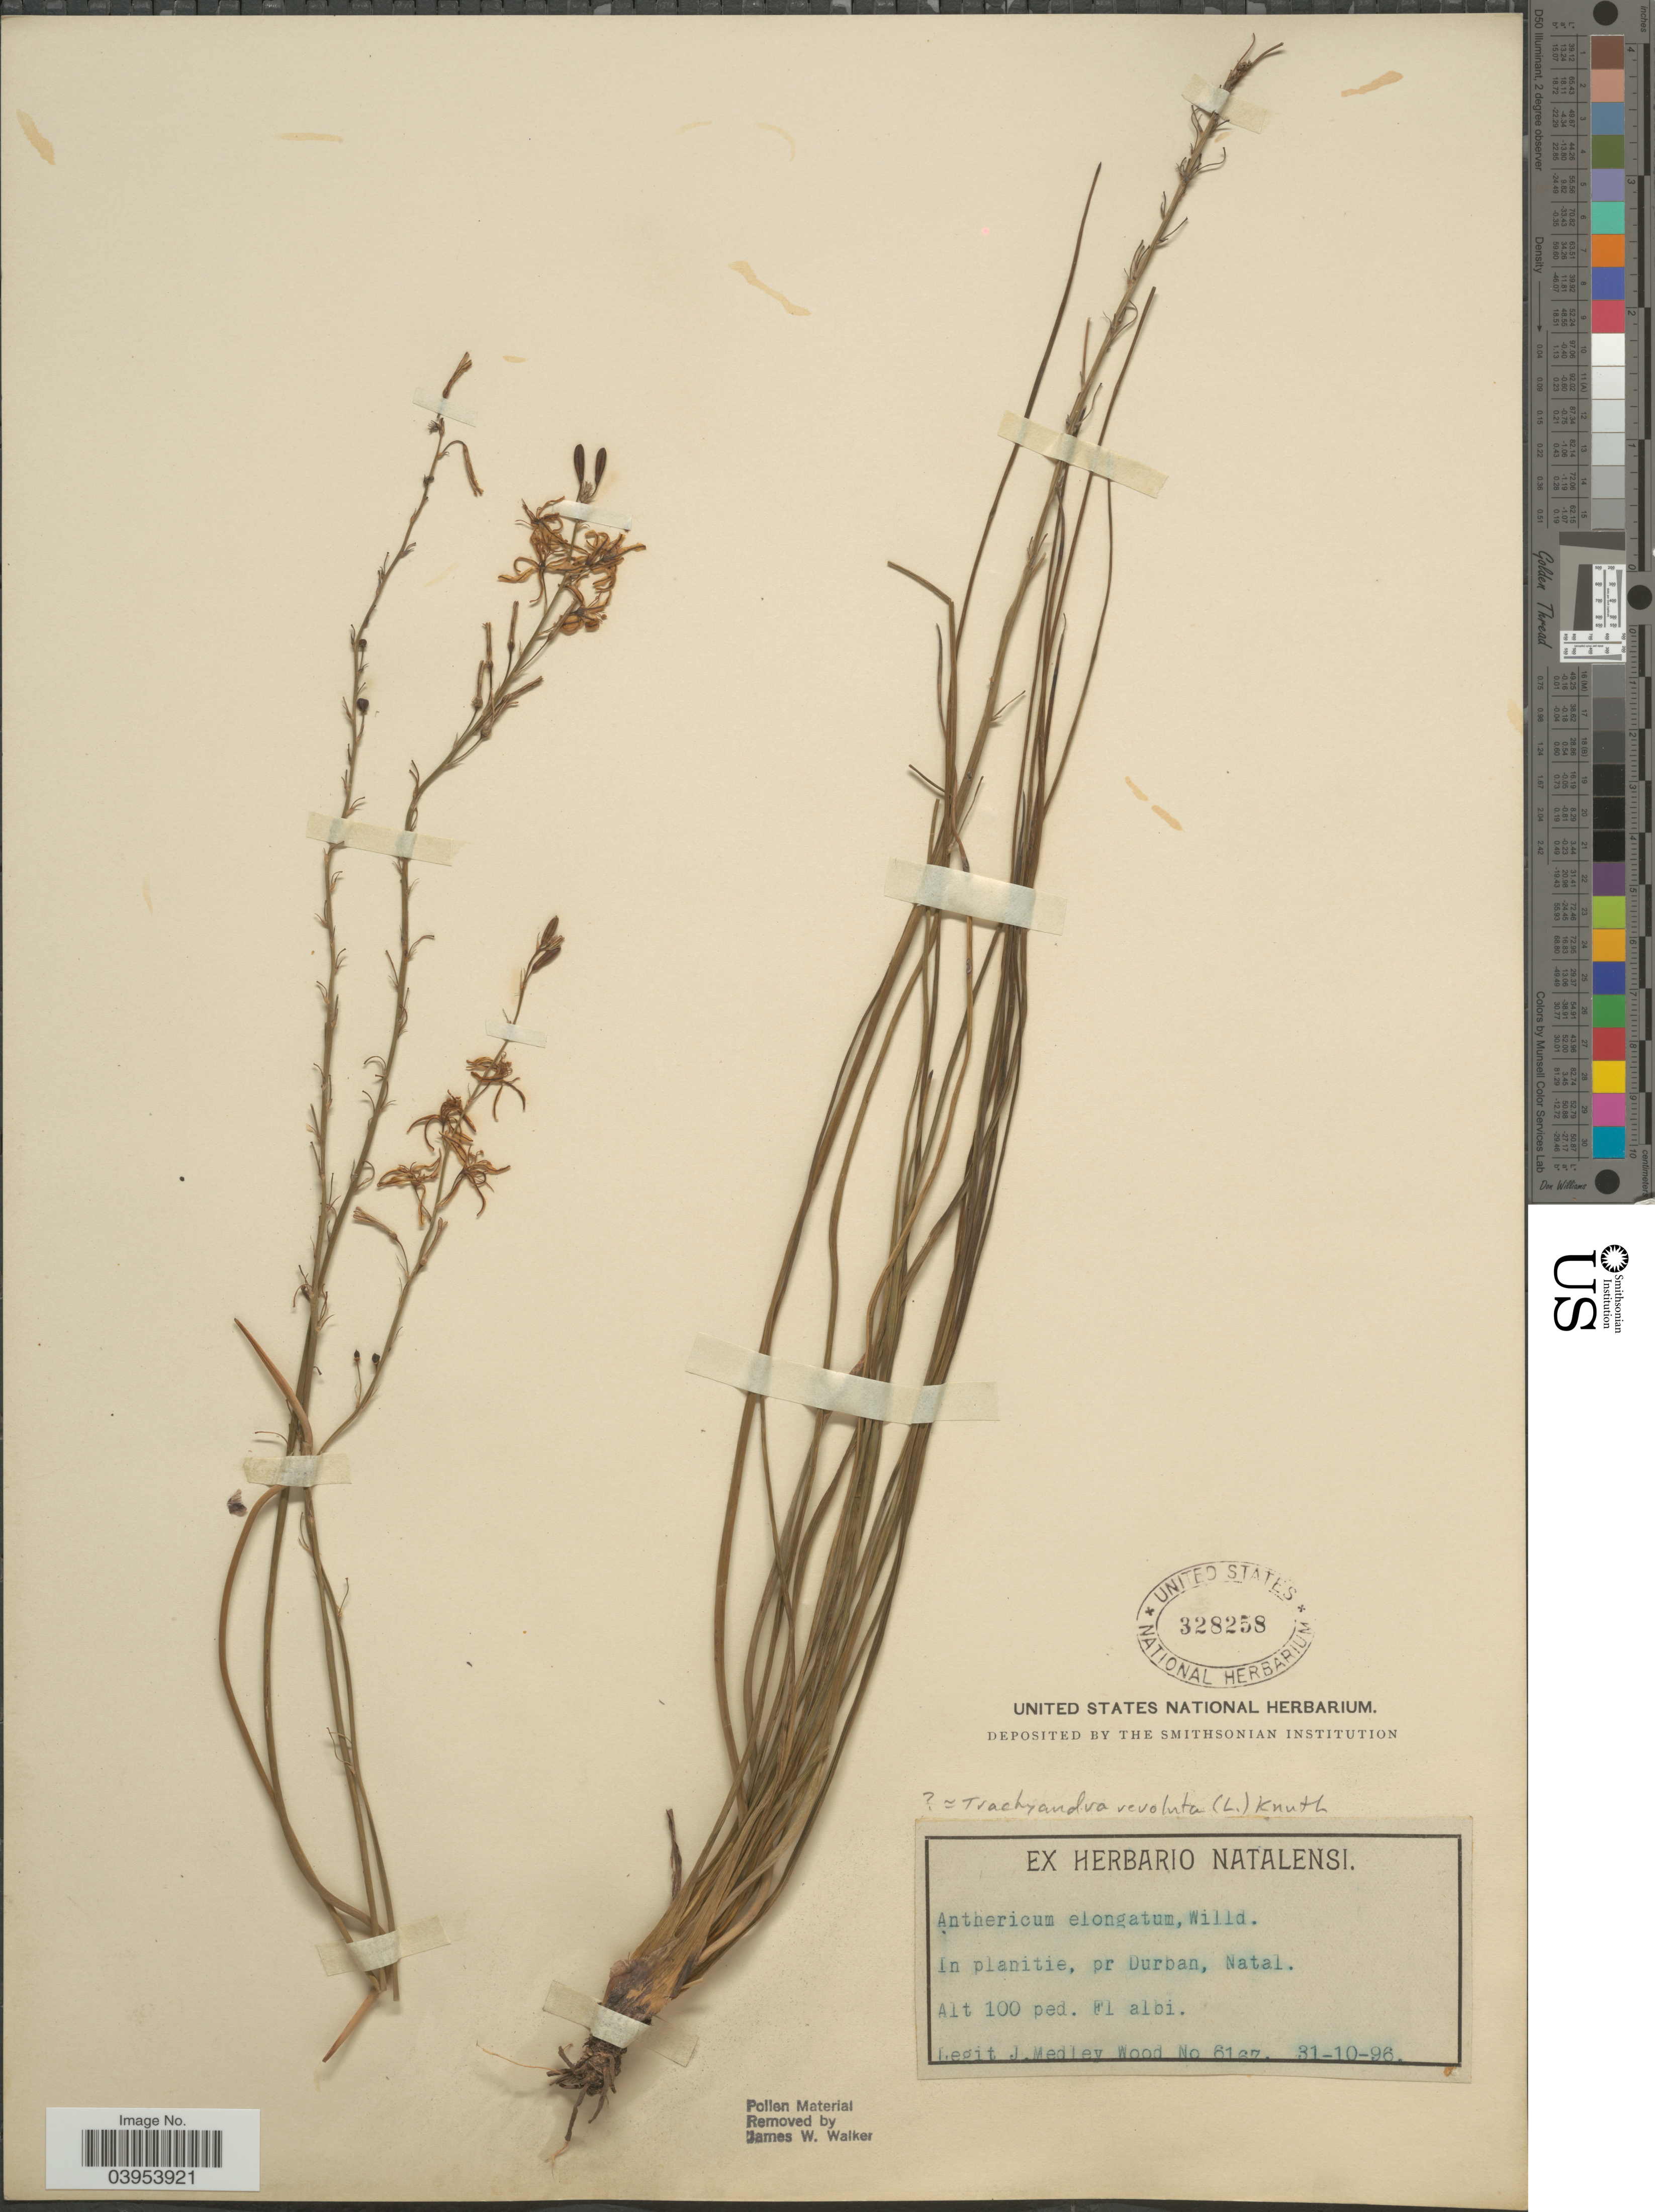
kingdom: Plantae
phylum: Tracheophyta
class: Liliopsida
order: Asparagales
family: Asphodelaceae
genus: Trachyandra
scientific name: Trachyandra revoluta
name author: (L.) Kunth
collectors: J. Medley Wood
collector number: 6167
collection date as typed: Transcribed d/m/y: 31/10/96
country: South Africa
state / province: KwaZulu-Natal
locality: In planitie, pr Durban, Natal.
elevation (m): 30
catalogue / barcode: US 328258